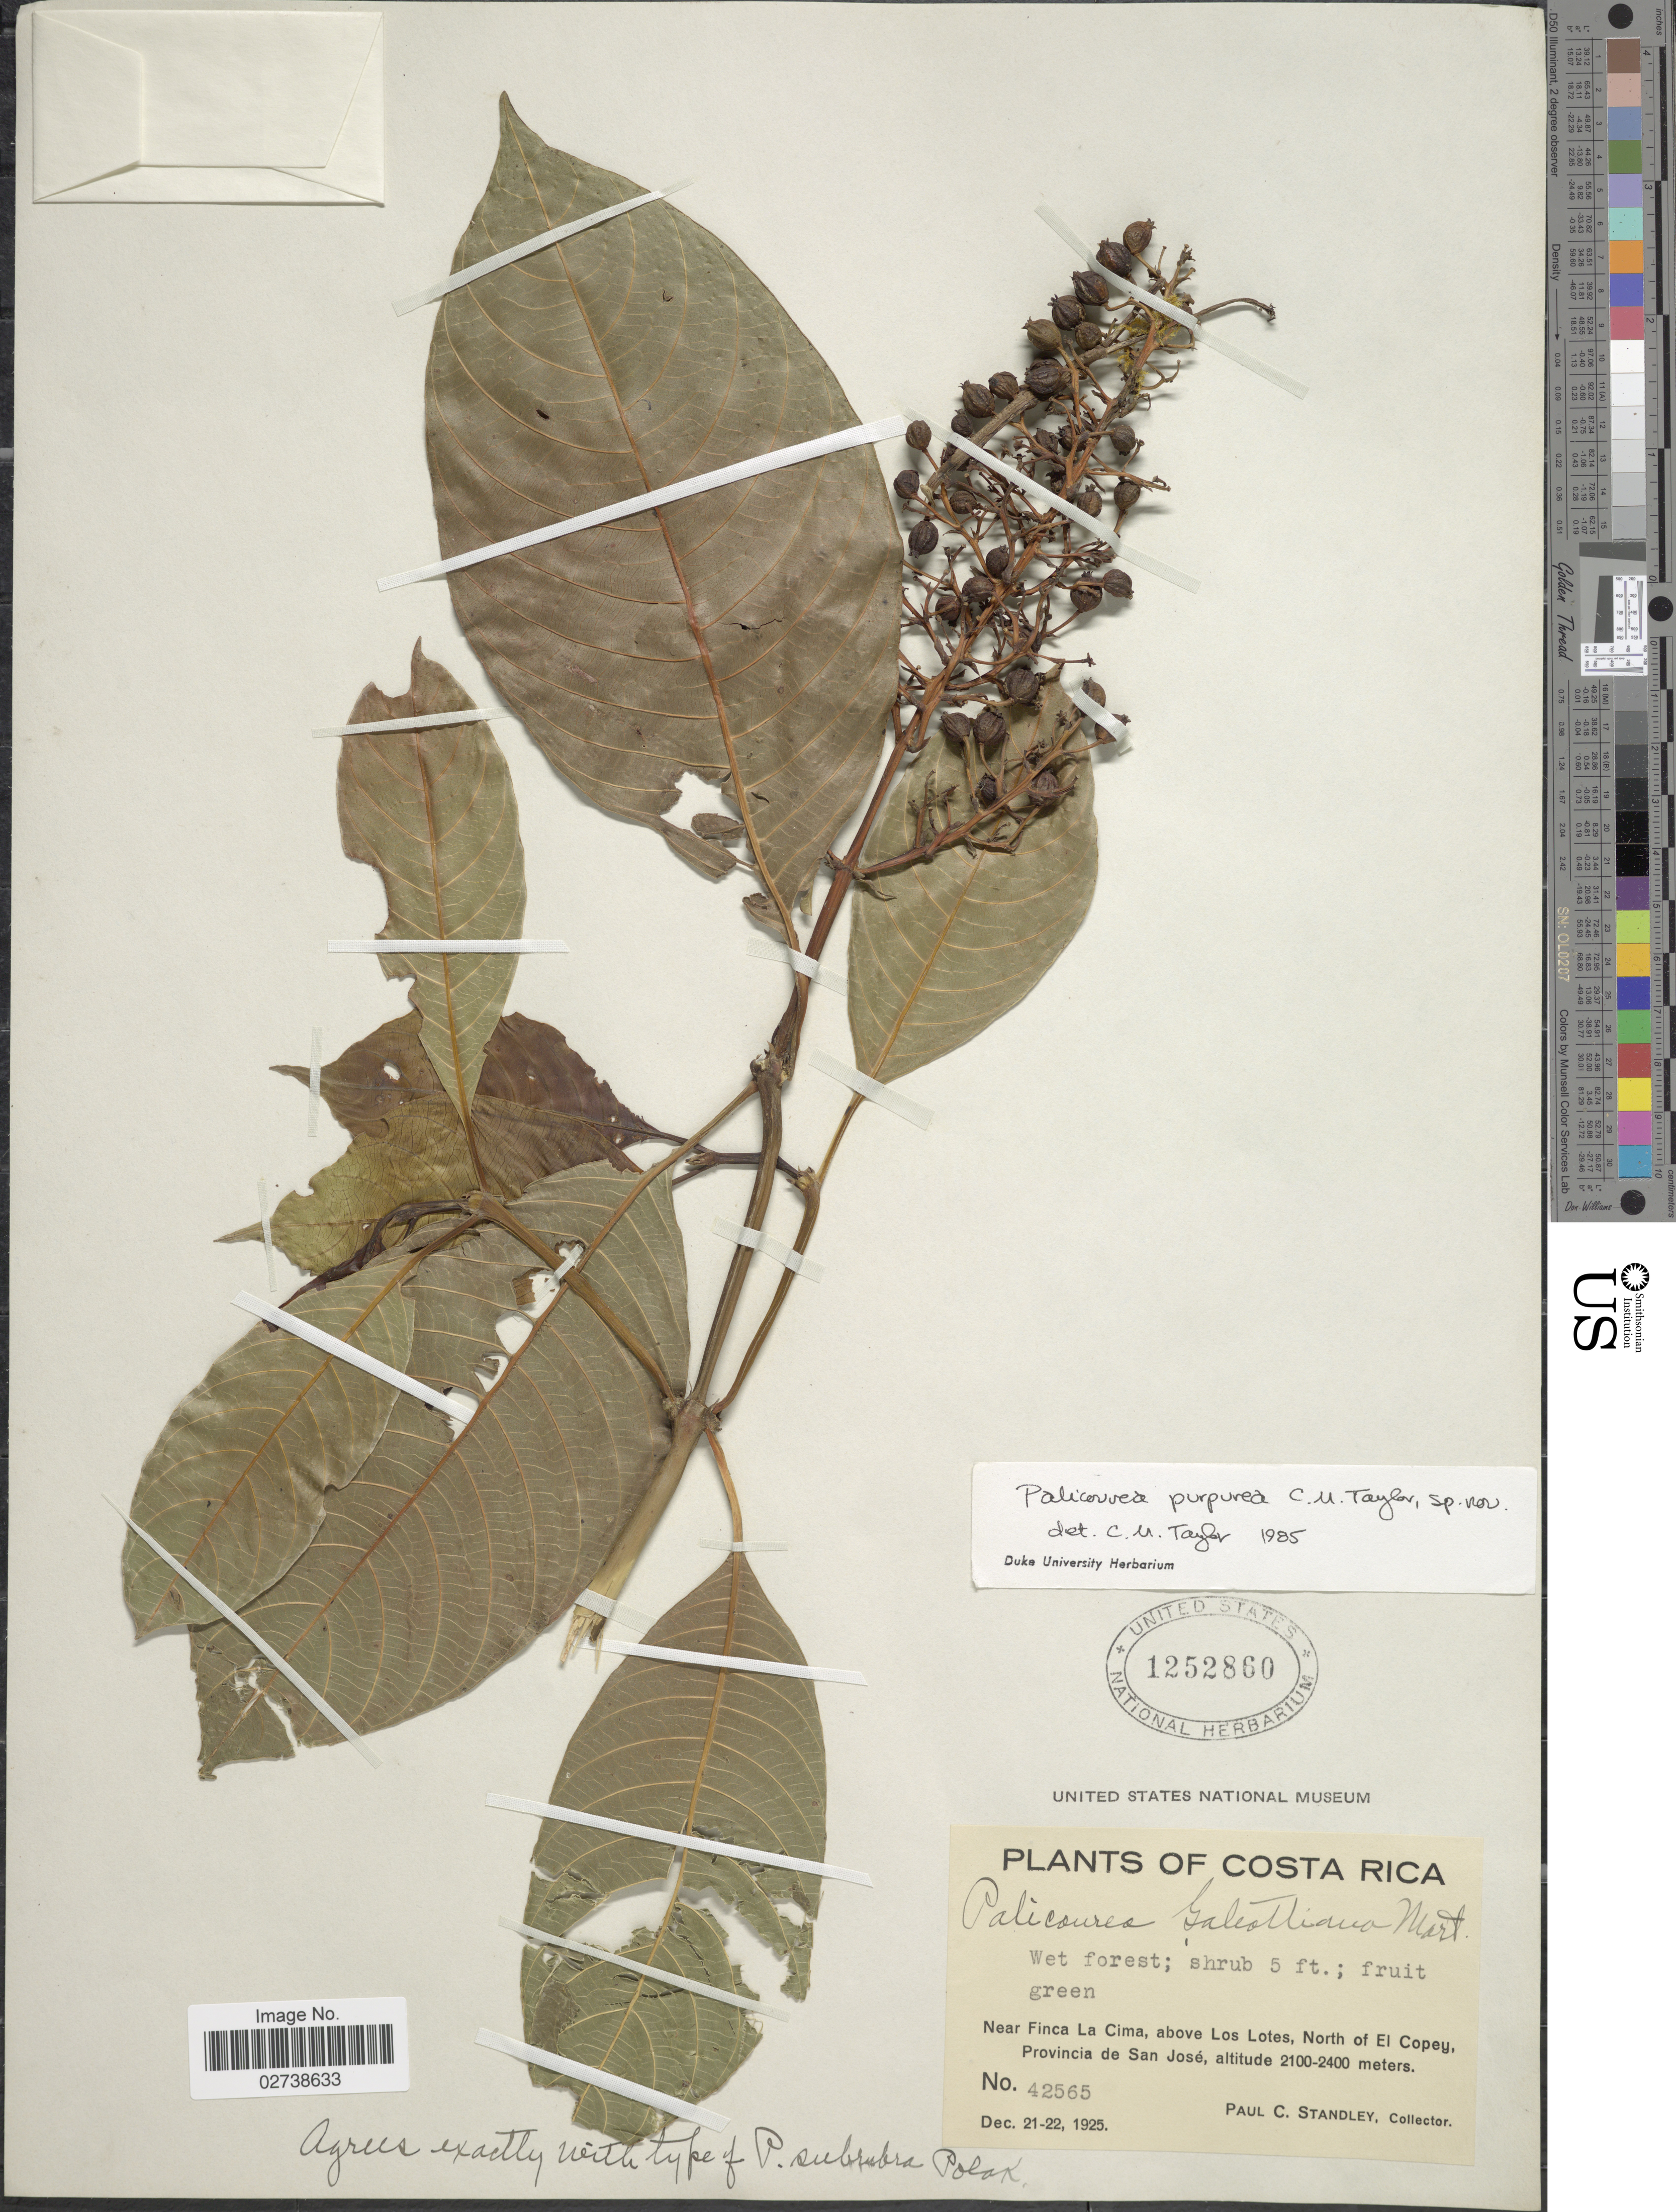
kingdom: Plantae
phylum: Tracheophyta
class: Magnoliopsida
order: Gentianales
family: Rubiaceae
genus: Palicourea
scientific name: Palicourea purpurea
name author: C.M. Taylor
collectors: P. C. Standley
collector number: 42565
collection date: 1925-12-21/1925-12-22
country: Costa Rica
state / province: San José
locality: Wet forest; Near Finca La Cima, above Los Lotes, North of El Copey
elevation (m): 2100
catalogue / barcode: US 1252860